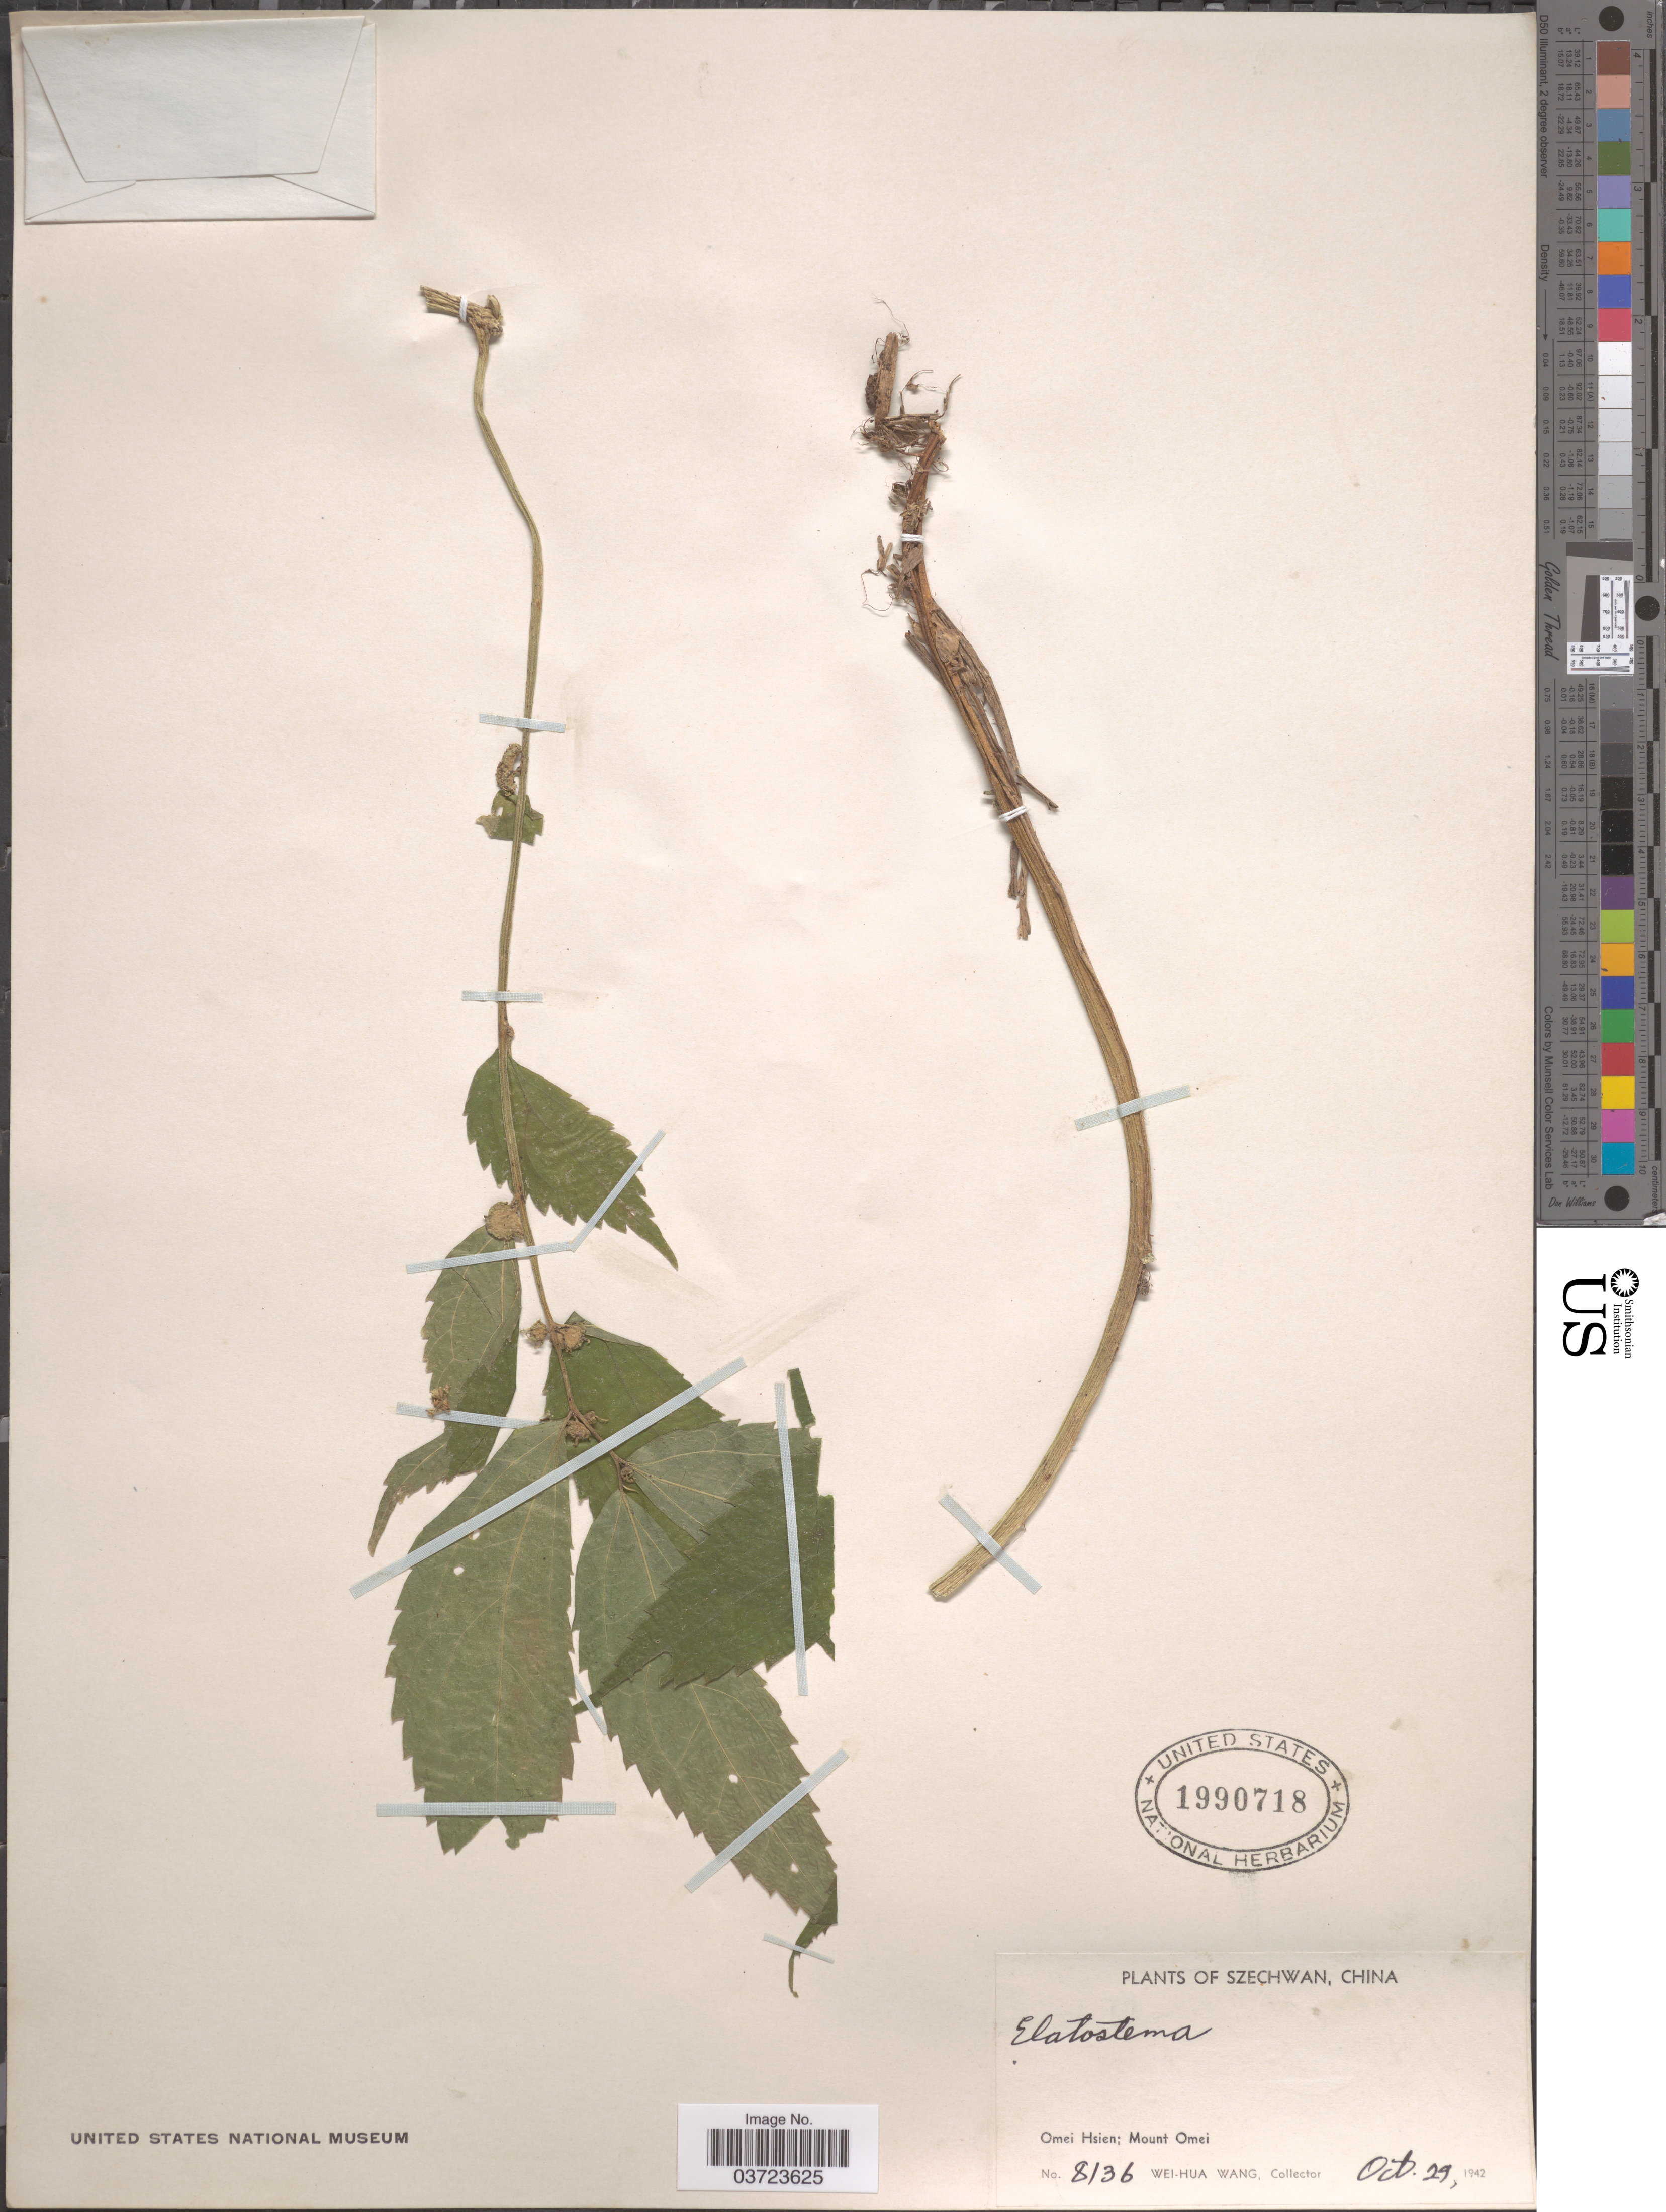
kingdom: Plantae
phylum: Tracheophyta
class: Magnoliopsida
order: Rosales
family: Urticaceae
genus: Elatostema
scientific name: Elatostema sp.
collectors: W. Wang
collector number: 8136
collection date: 1942-10-29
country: China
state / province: Sichuan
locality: Szechwan. Omei Hsien; Mount Omei.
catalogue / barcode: US 1990718